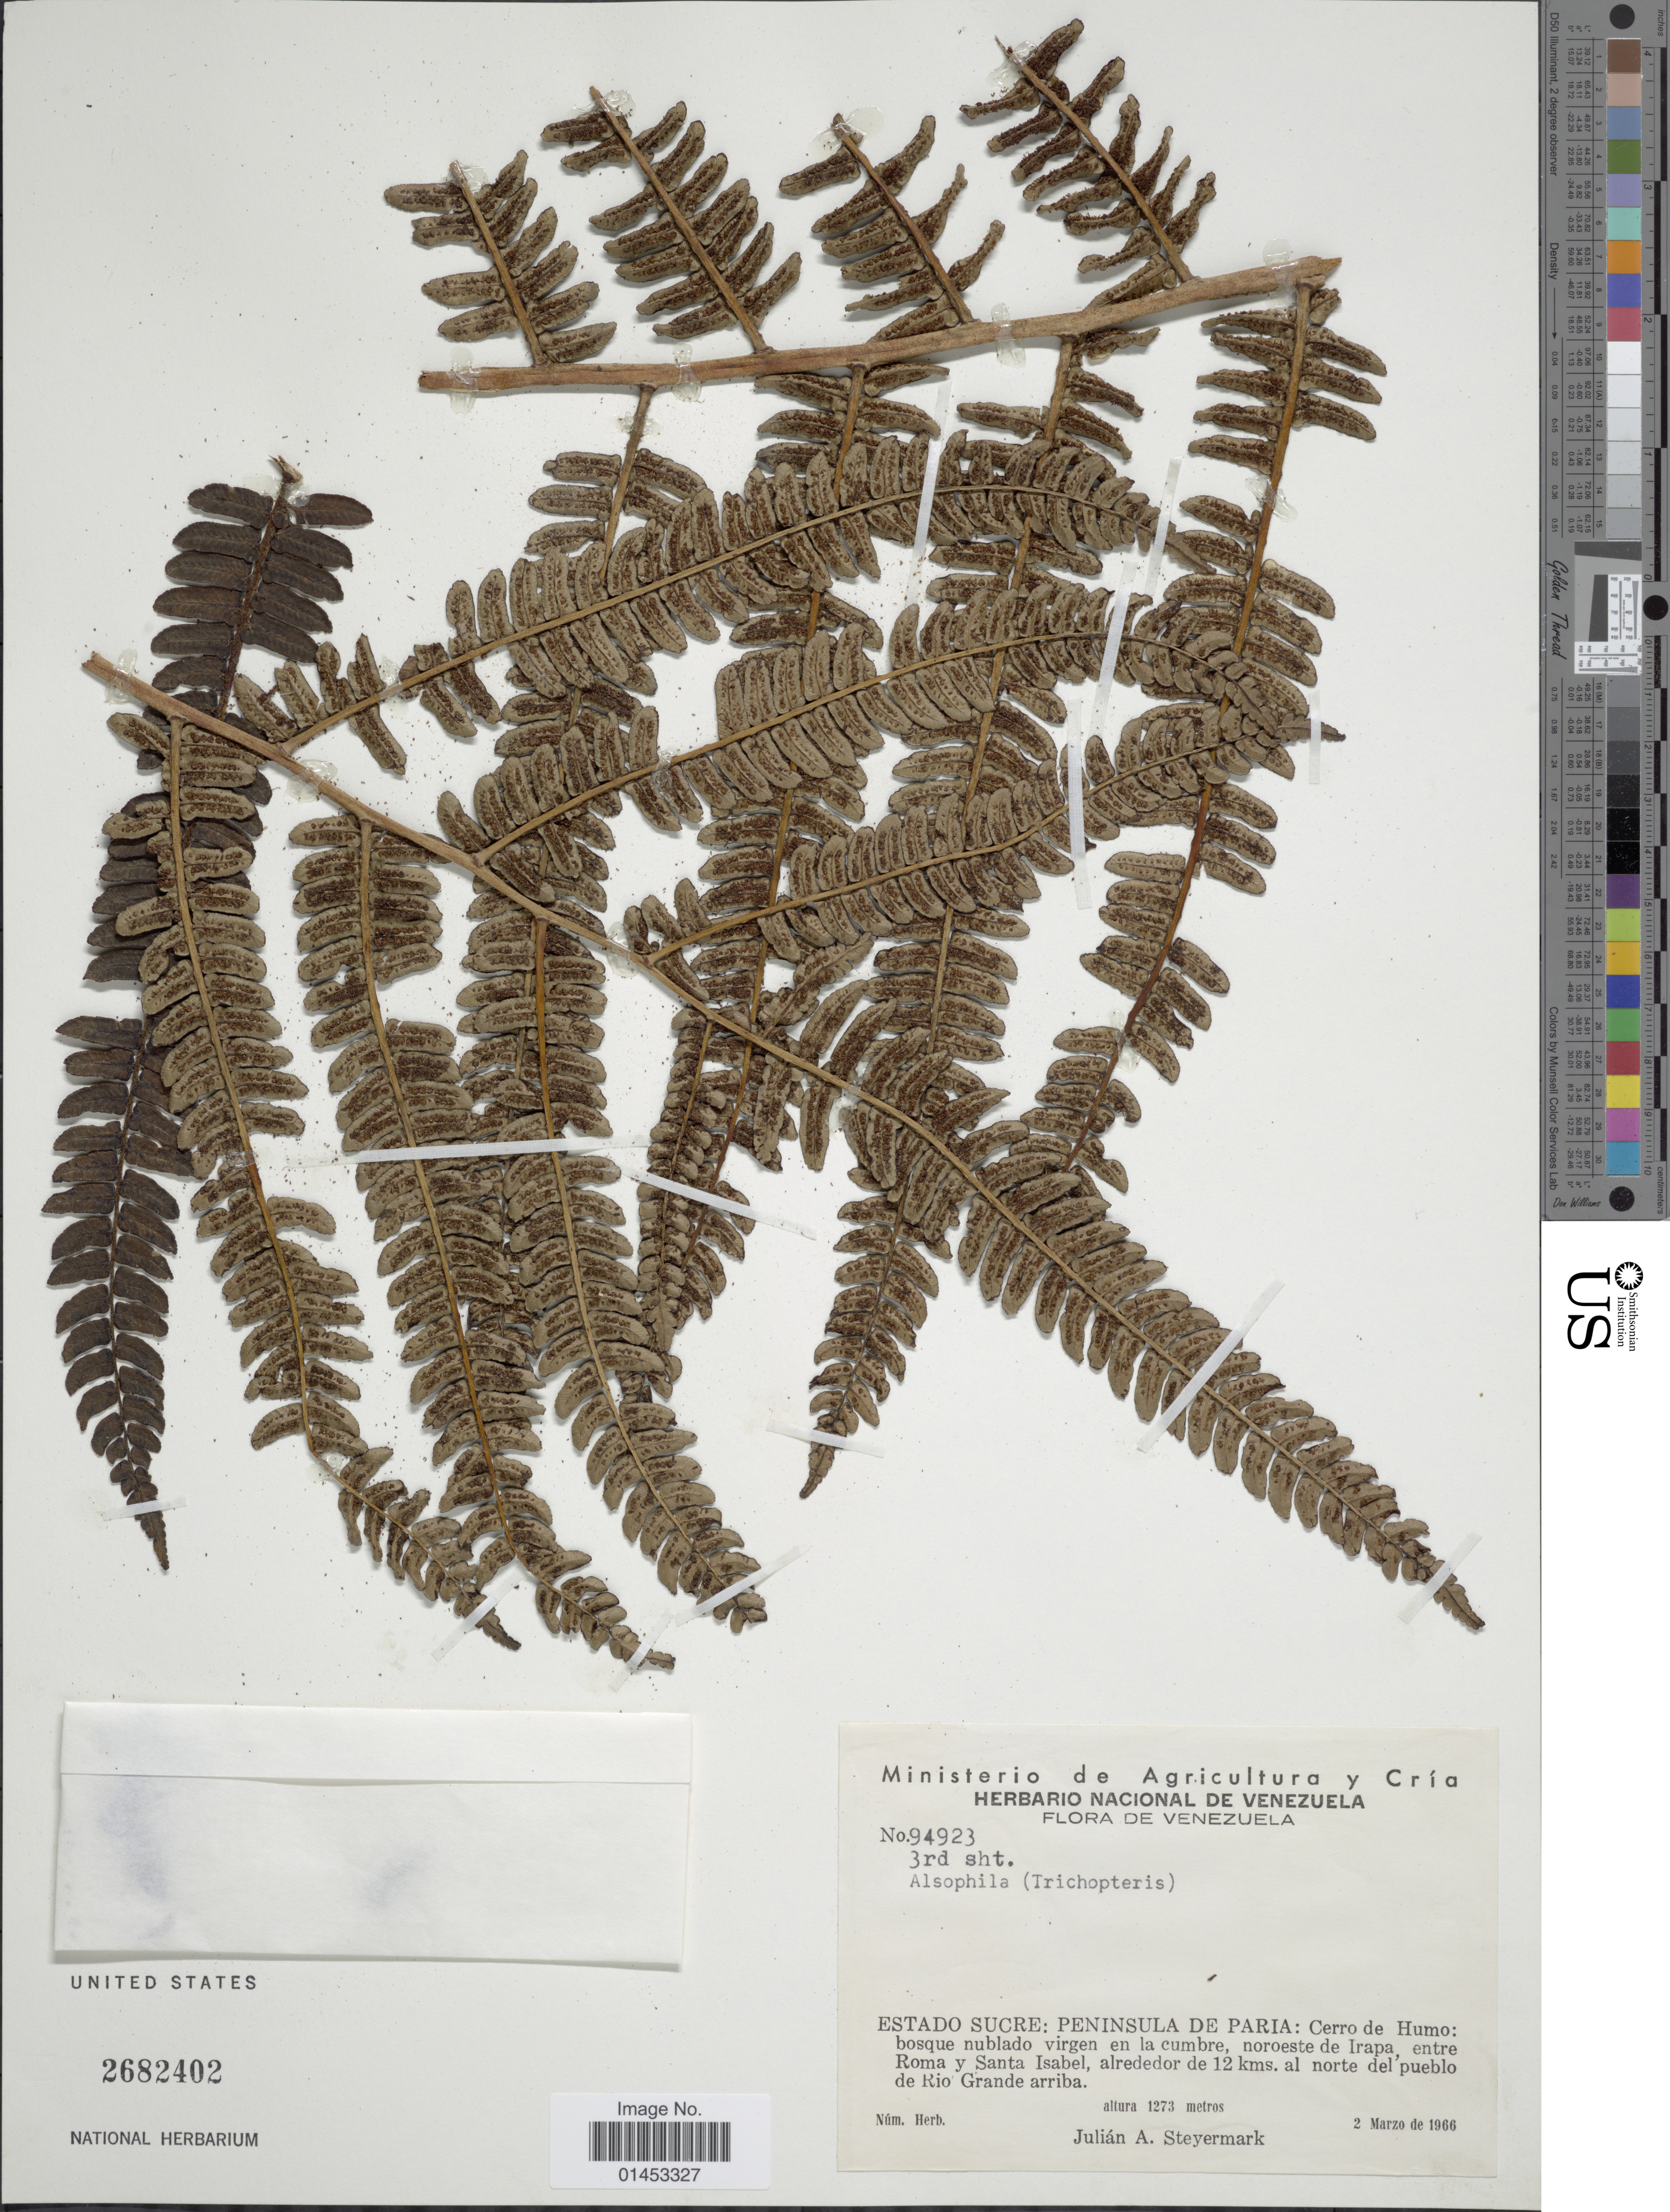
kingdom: Plantae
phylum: Tracheophyta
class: Polypodiopsida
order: Cyatheales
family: Cyatheaceae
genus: Cyathea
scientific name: Cyathea sp.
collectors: J. Steyermark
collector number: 94923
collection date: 1966-03-02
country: Venezuela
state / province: Sucre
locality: Estado Sucre: Peninsula de Paria: Cerro de Humo: bosque nublado virgen en la cumbre, noroeste de Irapa, entre Roma y Santa Isabel, alrededor de 12kms. al norte del Pueblo de RIo Grande arriba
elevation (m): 1273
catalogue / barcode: US 2682402